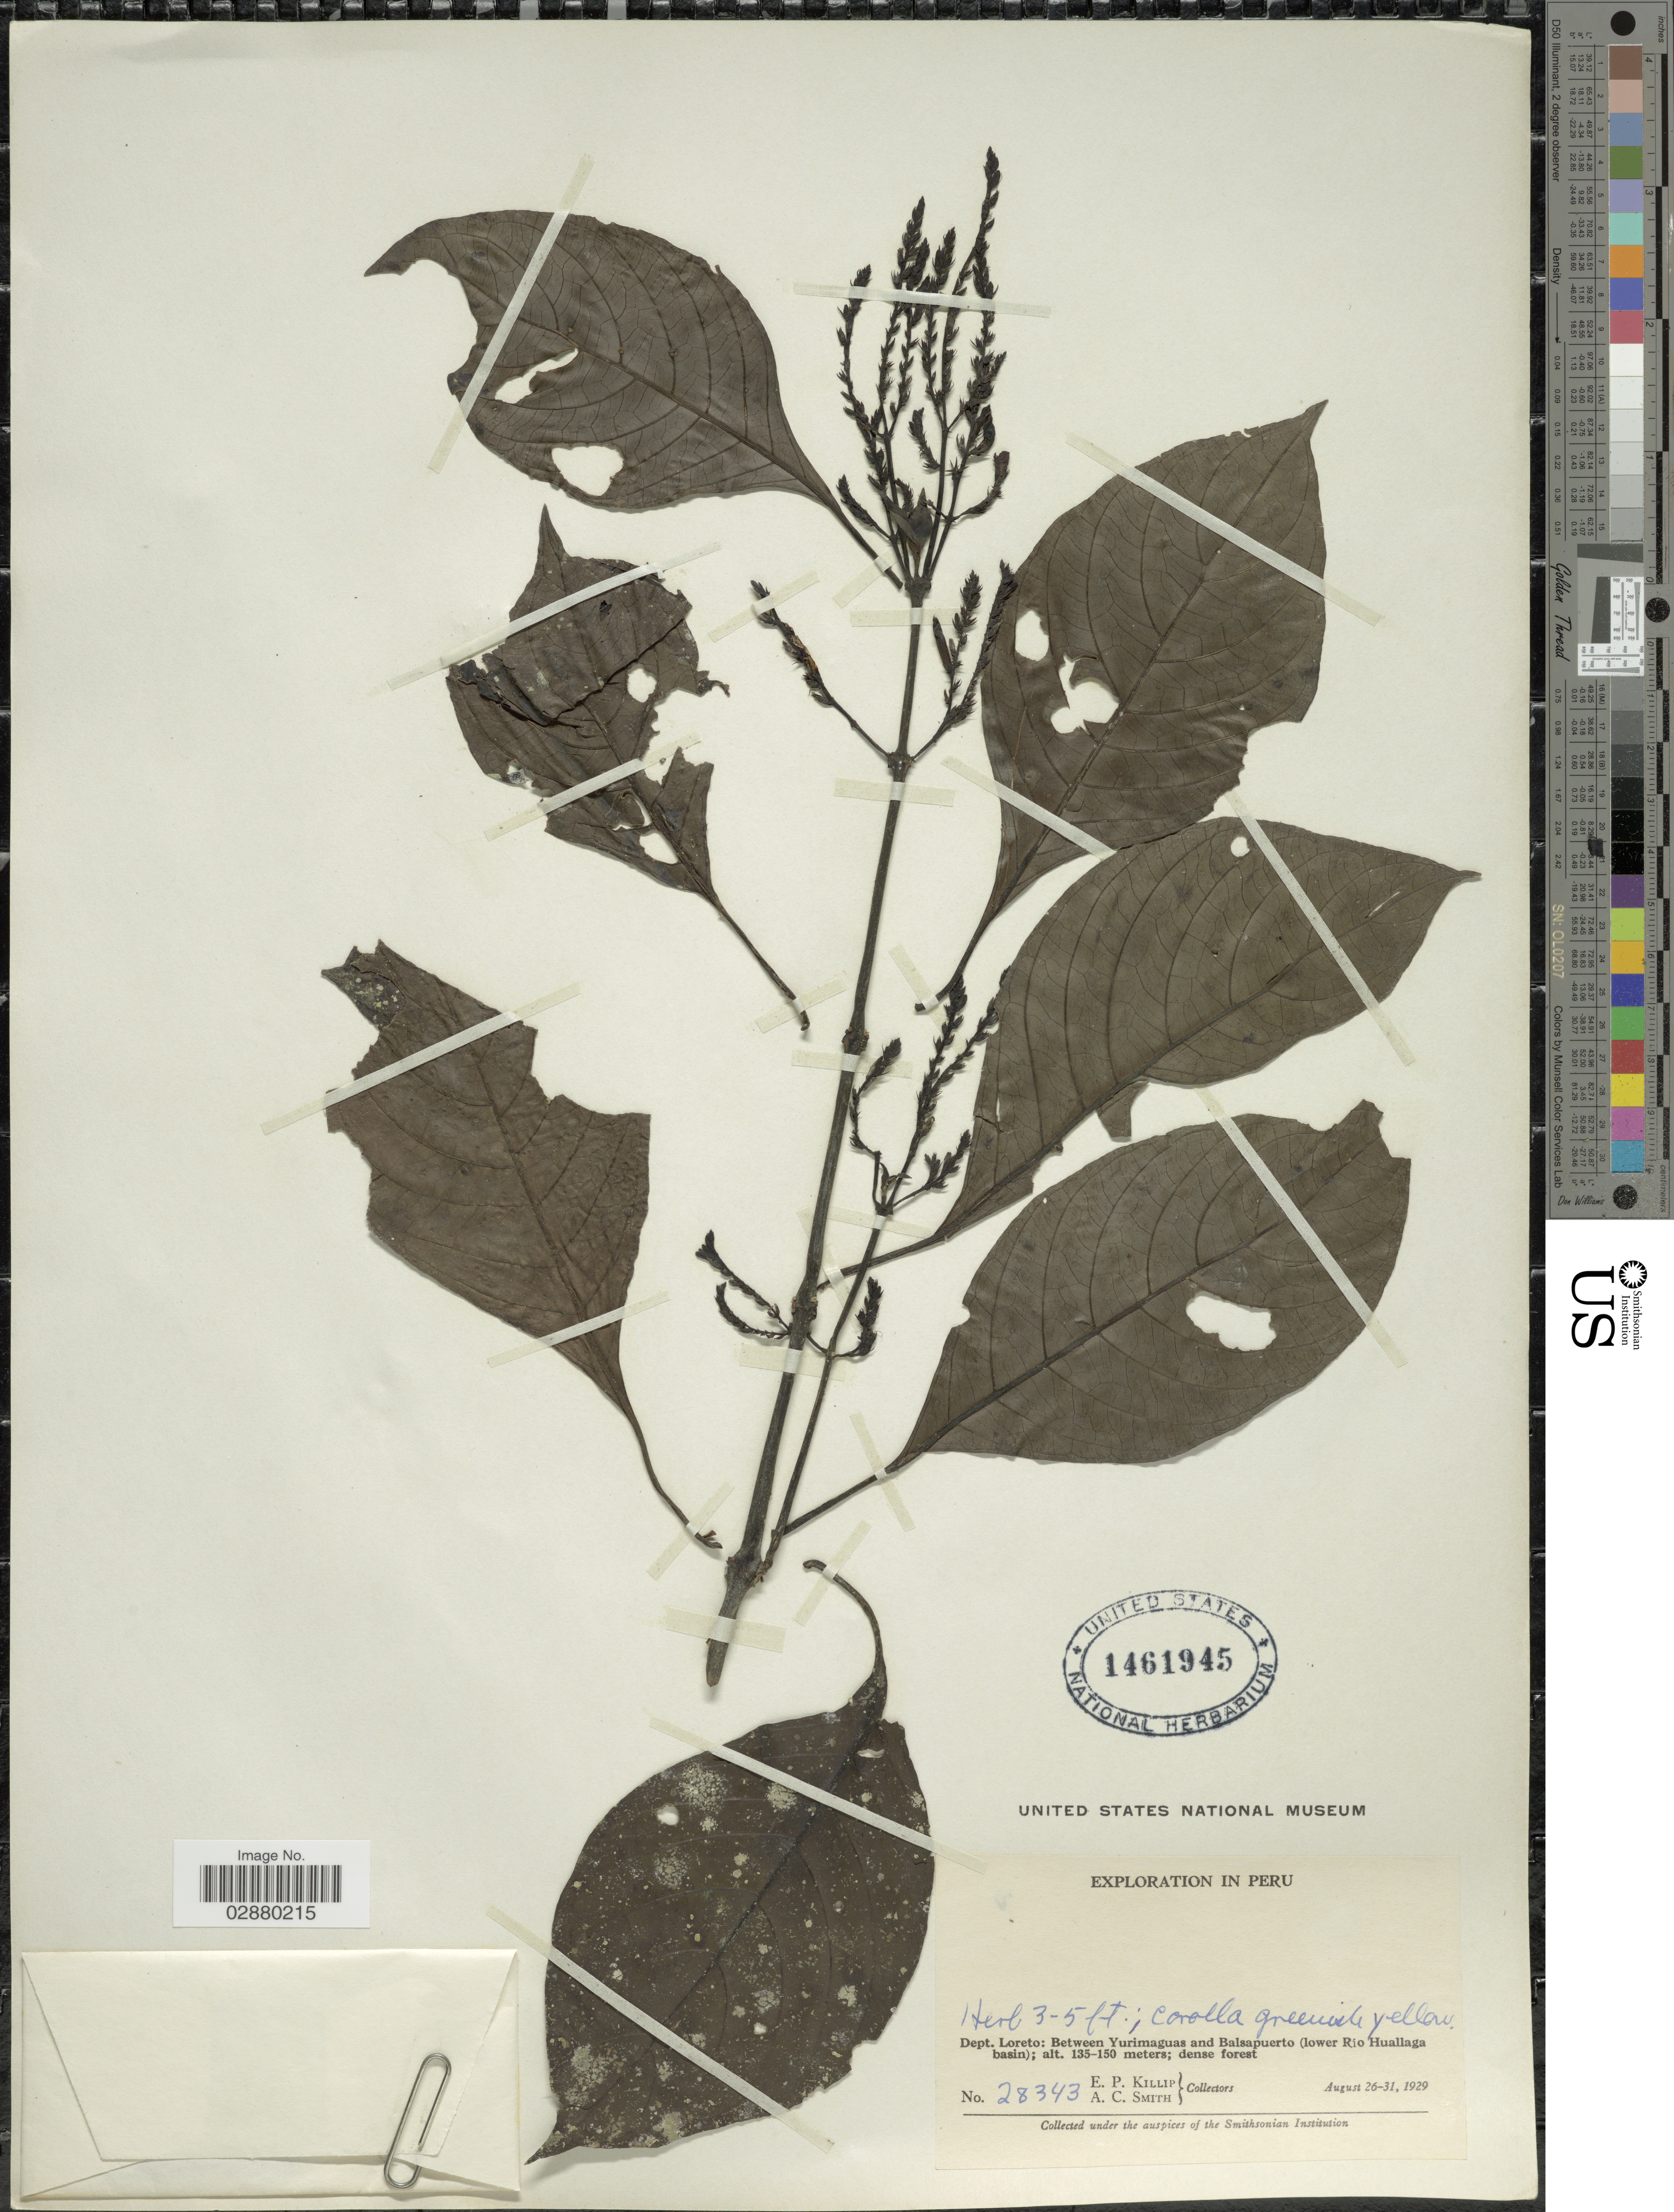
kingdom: Plantae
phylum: Tracheophyta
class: Magnoliopsida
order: Lamiales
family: Acanthaceae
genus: Justicia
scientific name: Justicia poeppigiana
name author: (Nees) Lindau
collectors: E. P. Killip & A. C. Smith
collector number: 28343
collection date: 1929-08-26/1929-08-31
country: Peru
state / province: Loreto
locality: Dept. Loreto: Between Yurimaguas and Balsapuerto (lower Rio Huallaga basin).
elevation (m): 135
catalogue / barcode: US 1461945